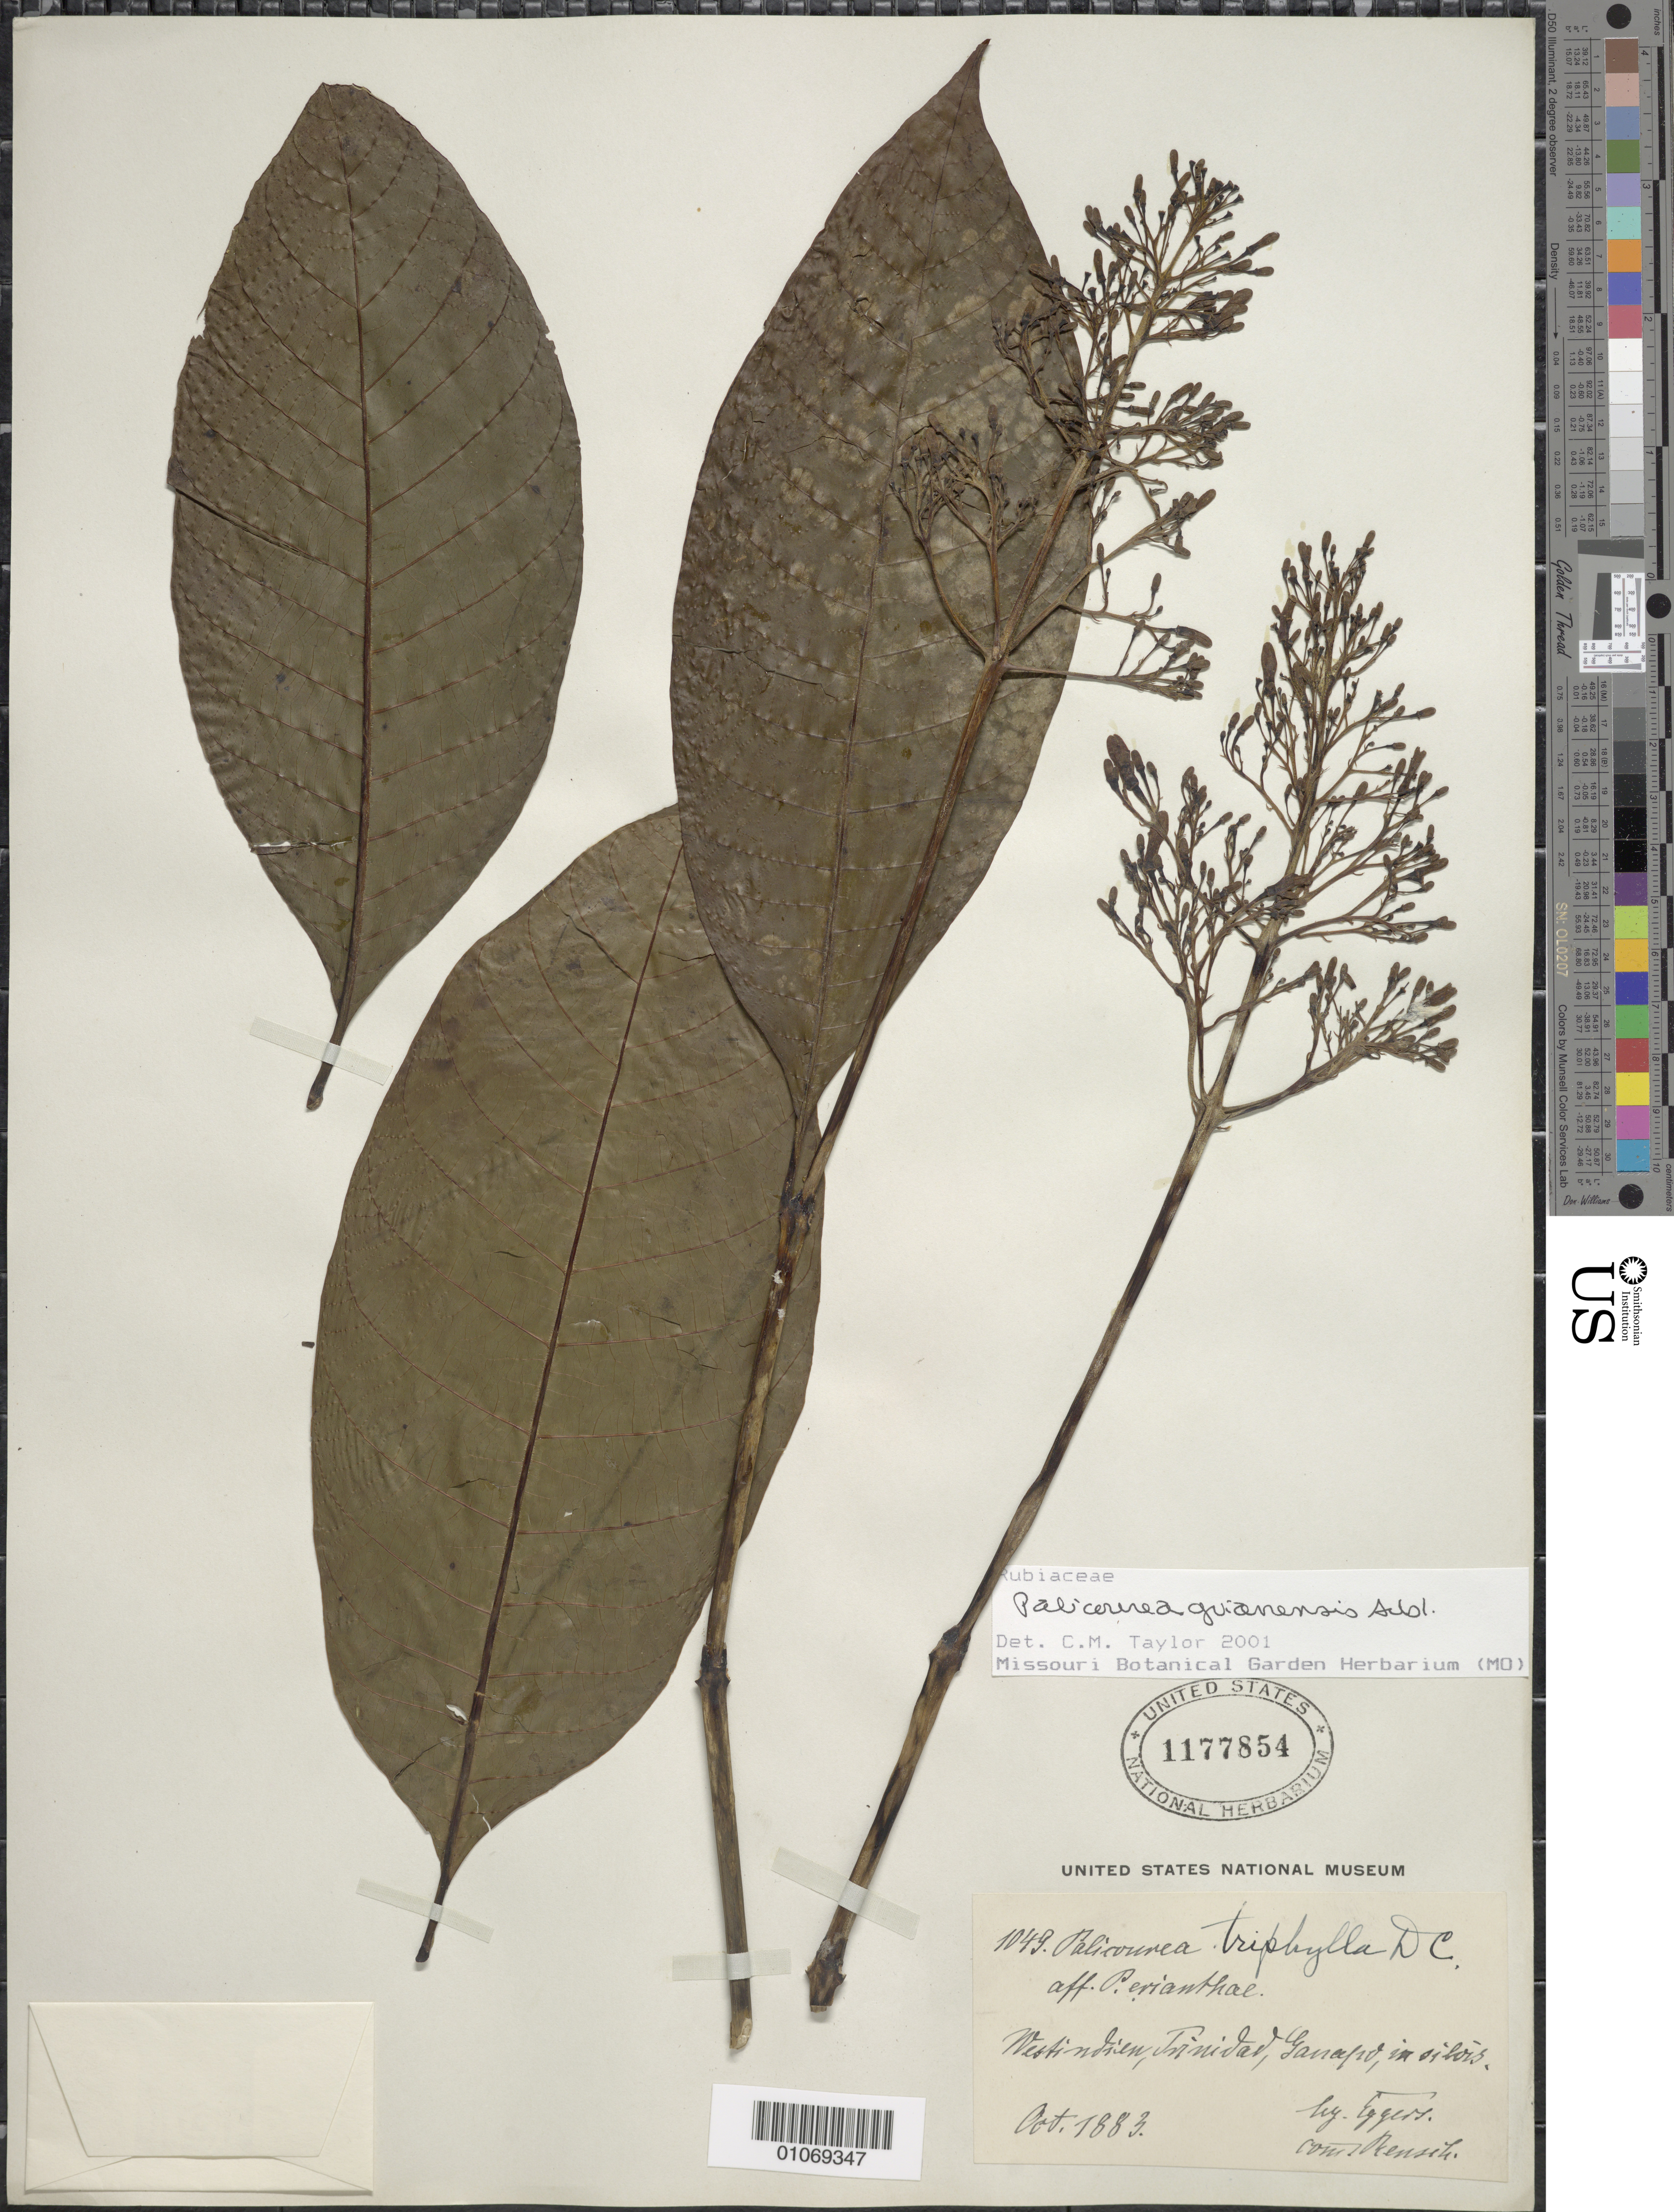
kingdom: Plantae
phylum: Tracheophyta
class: Magnoliopsida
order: Gentianales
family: Rubiaceae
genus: Palicourea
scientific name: Palicourea guianensis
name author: Aubl.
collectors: H. F. A. von Eggers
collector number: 1049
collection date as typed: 01 Oct 1883 to 31 Oct 1883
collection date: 1883-10-01/1883-10-31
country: Trinidad and Tobago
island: Trinidad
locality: Ganefid?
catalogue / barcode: US 1177854